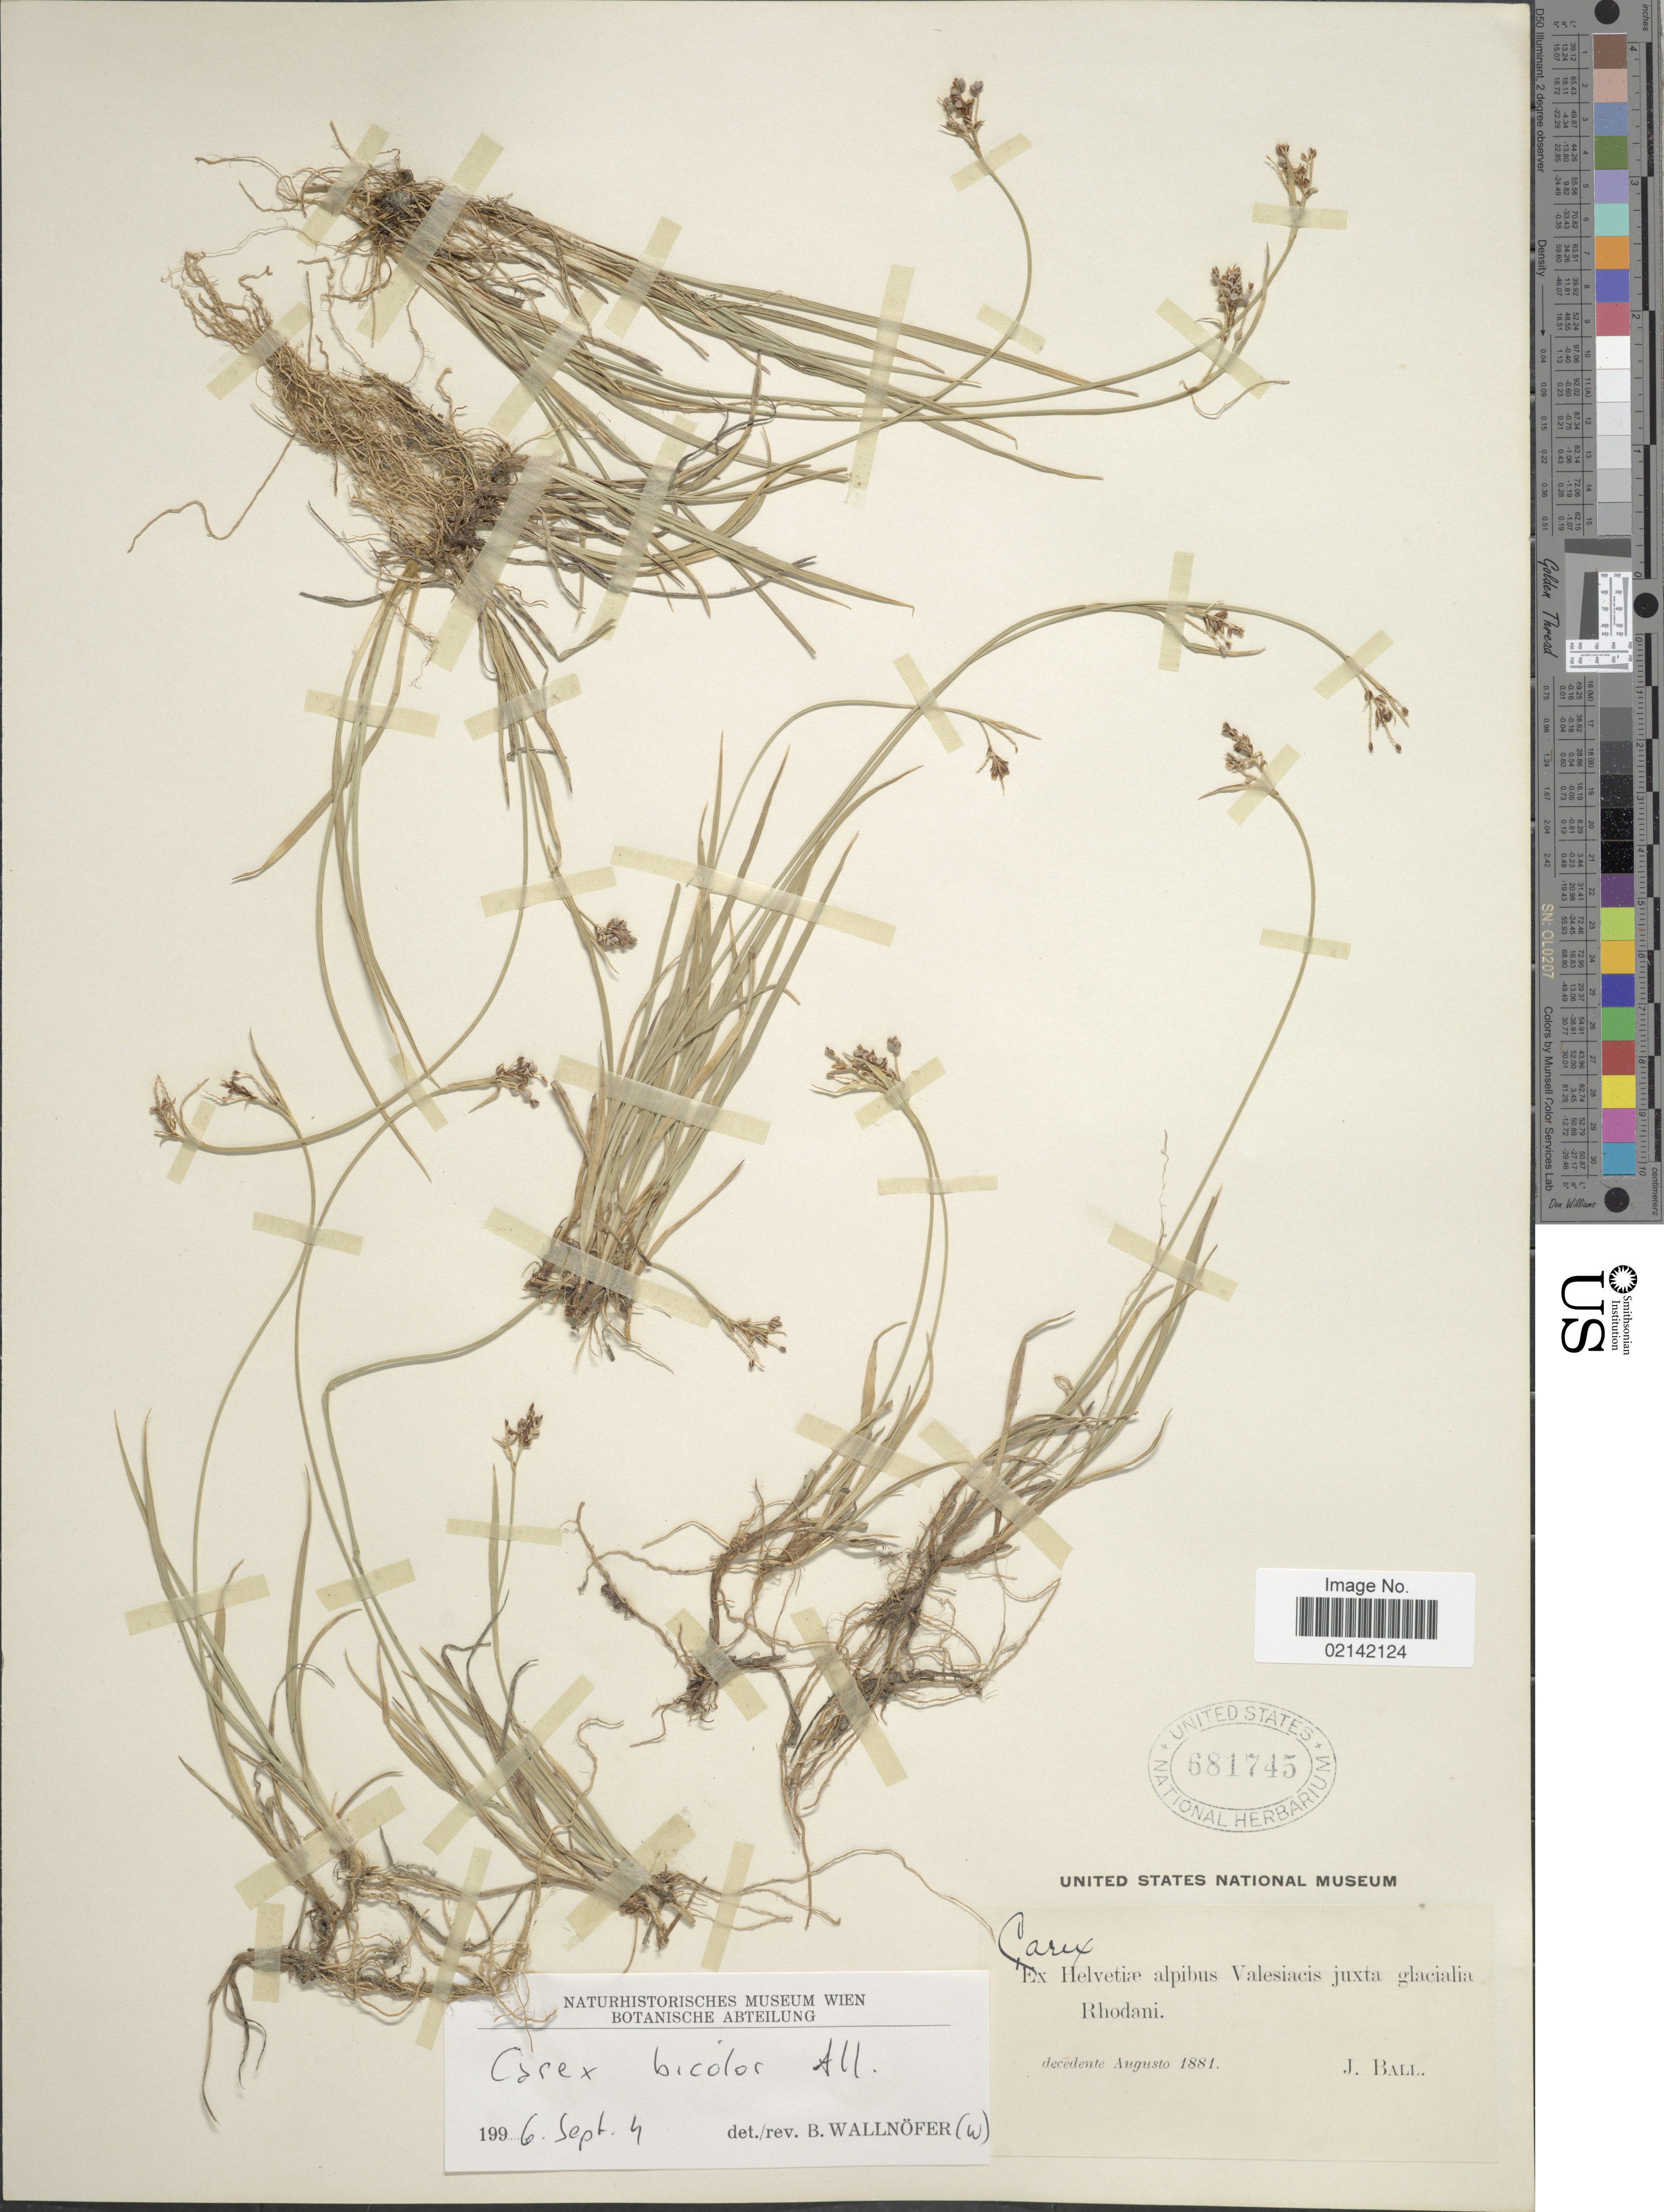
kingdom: Plantae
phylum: Tracheophyta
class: Liliopsida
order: Poales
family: Cyperaceae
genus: Carex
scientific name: Carex bicolor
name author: Bellardi ex All.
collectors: J. Ball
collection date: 1881-08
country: Switzerland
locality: Ex Helvetiae alpibus Valesiacis juxta glacialia Rhodani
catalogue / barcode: US 681745